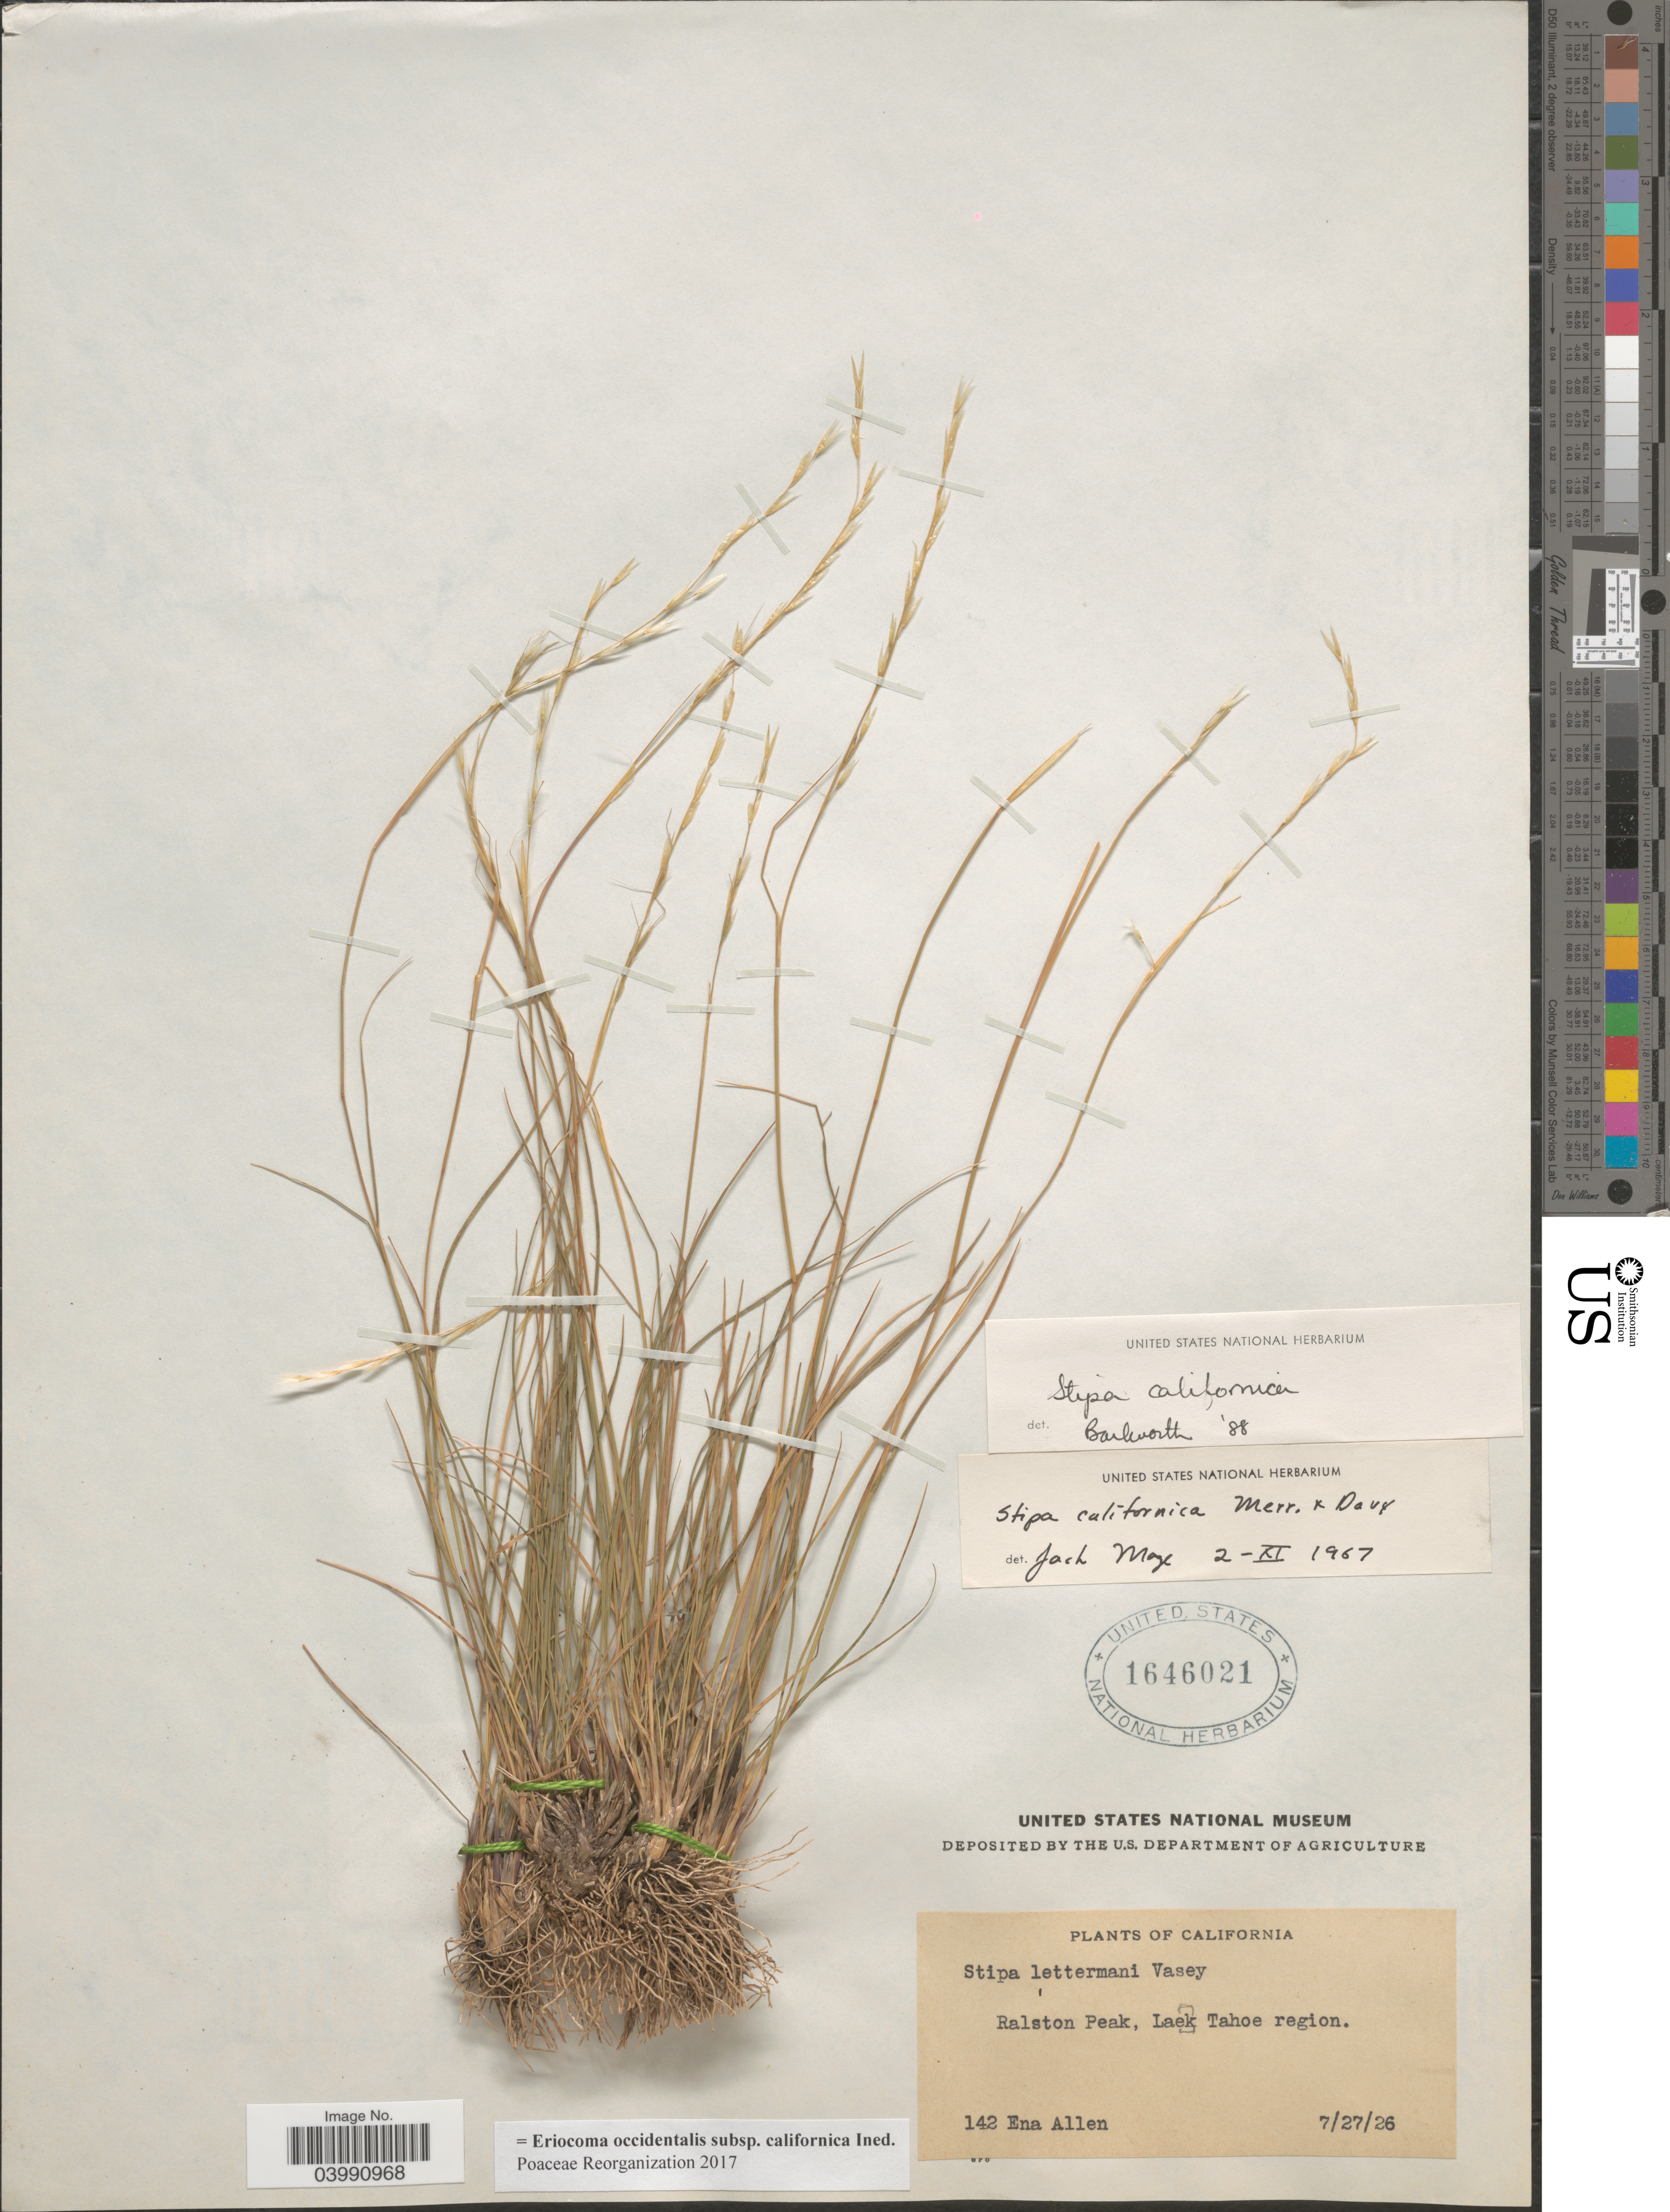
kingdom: Plantae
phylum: Tracheophyta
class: Liliopsida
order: Poales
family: Poaceae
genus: Eriocoma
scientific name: Eriocoma occidentalis subsp. californica ined.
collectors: E. Allen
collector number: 142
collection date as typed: Transcribed d/m/y: 27/7/26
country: United States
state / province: California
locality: Ralston Peak, Lake Tahoe region.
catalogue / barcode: US 1646021